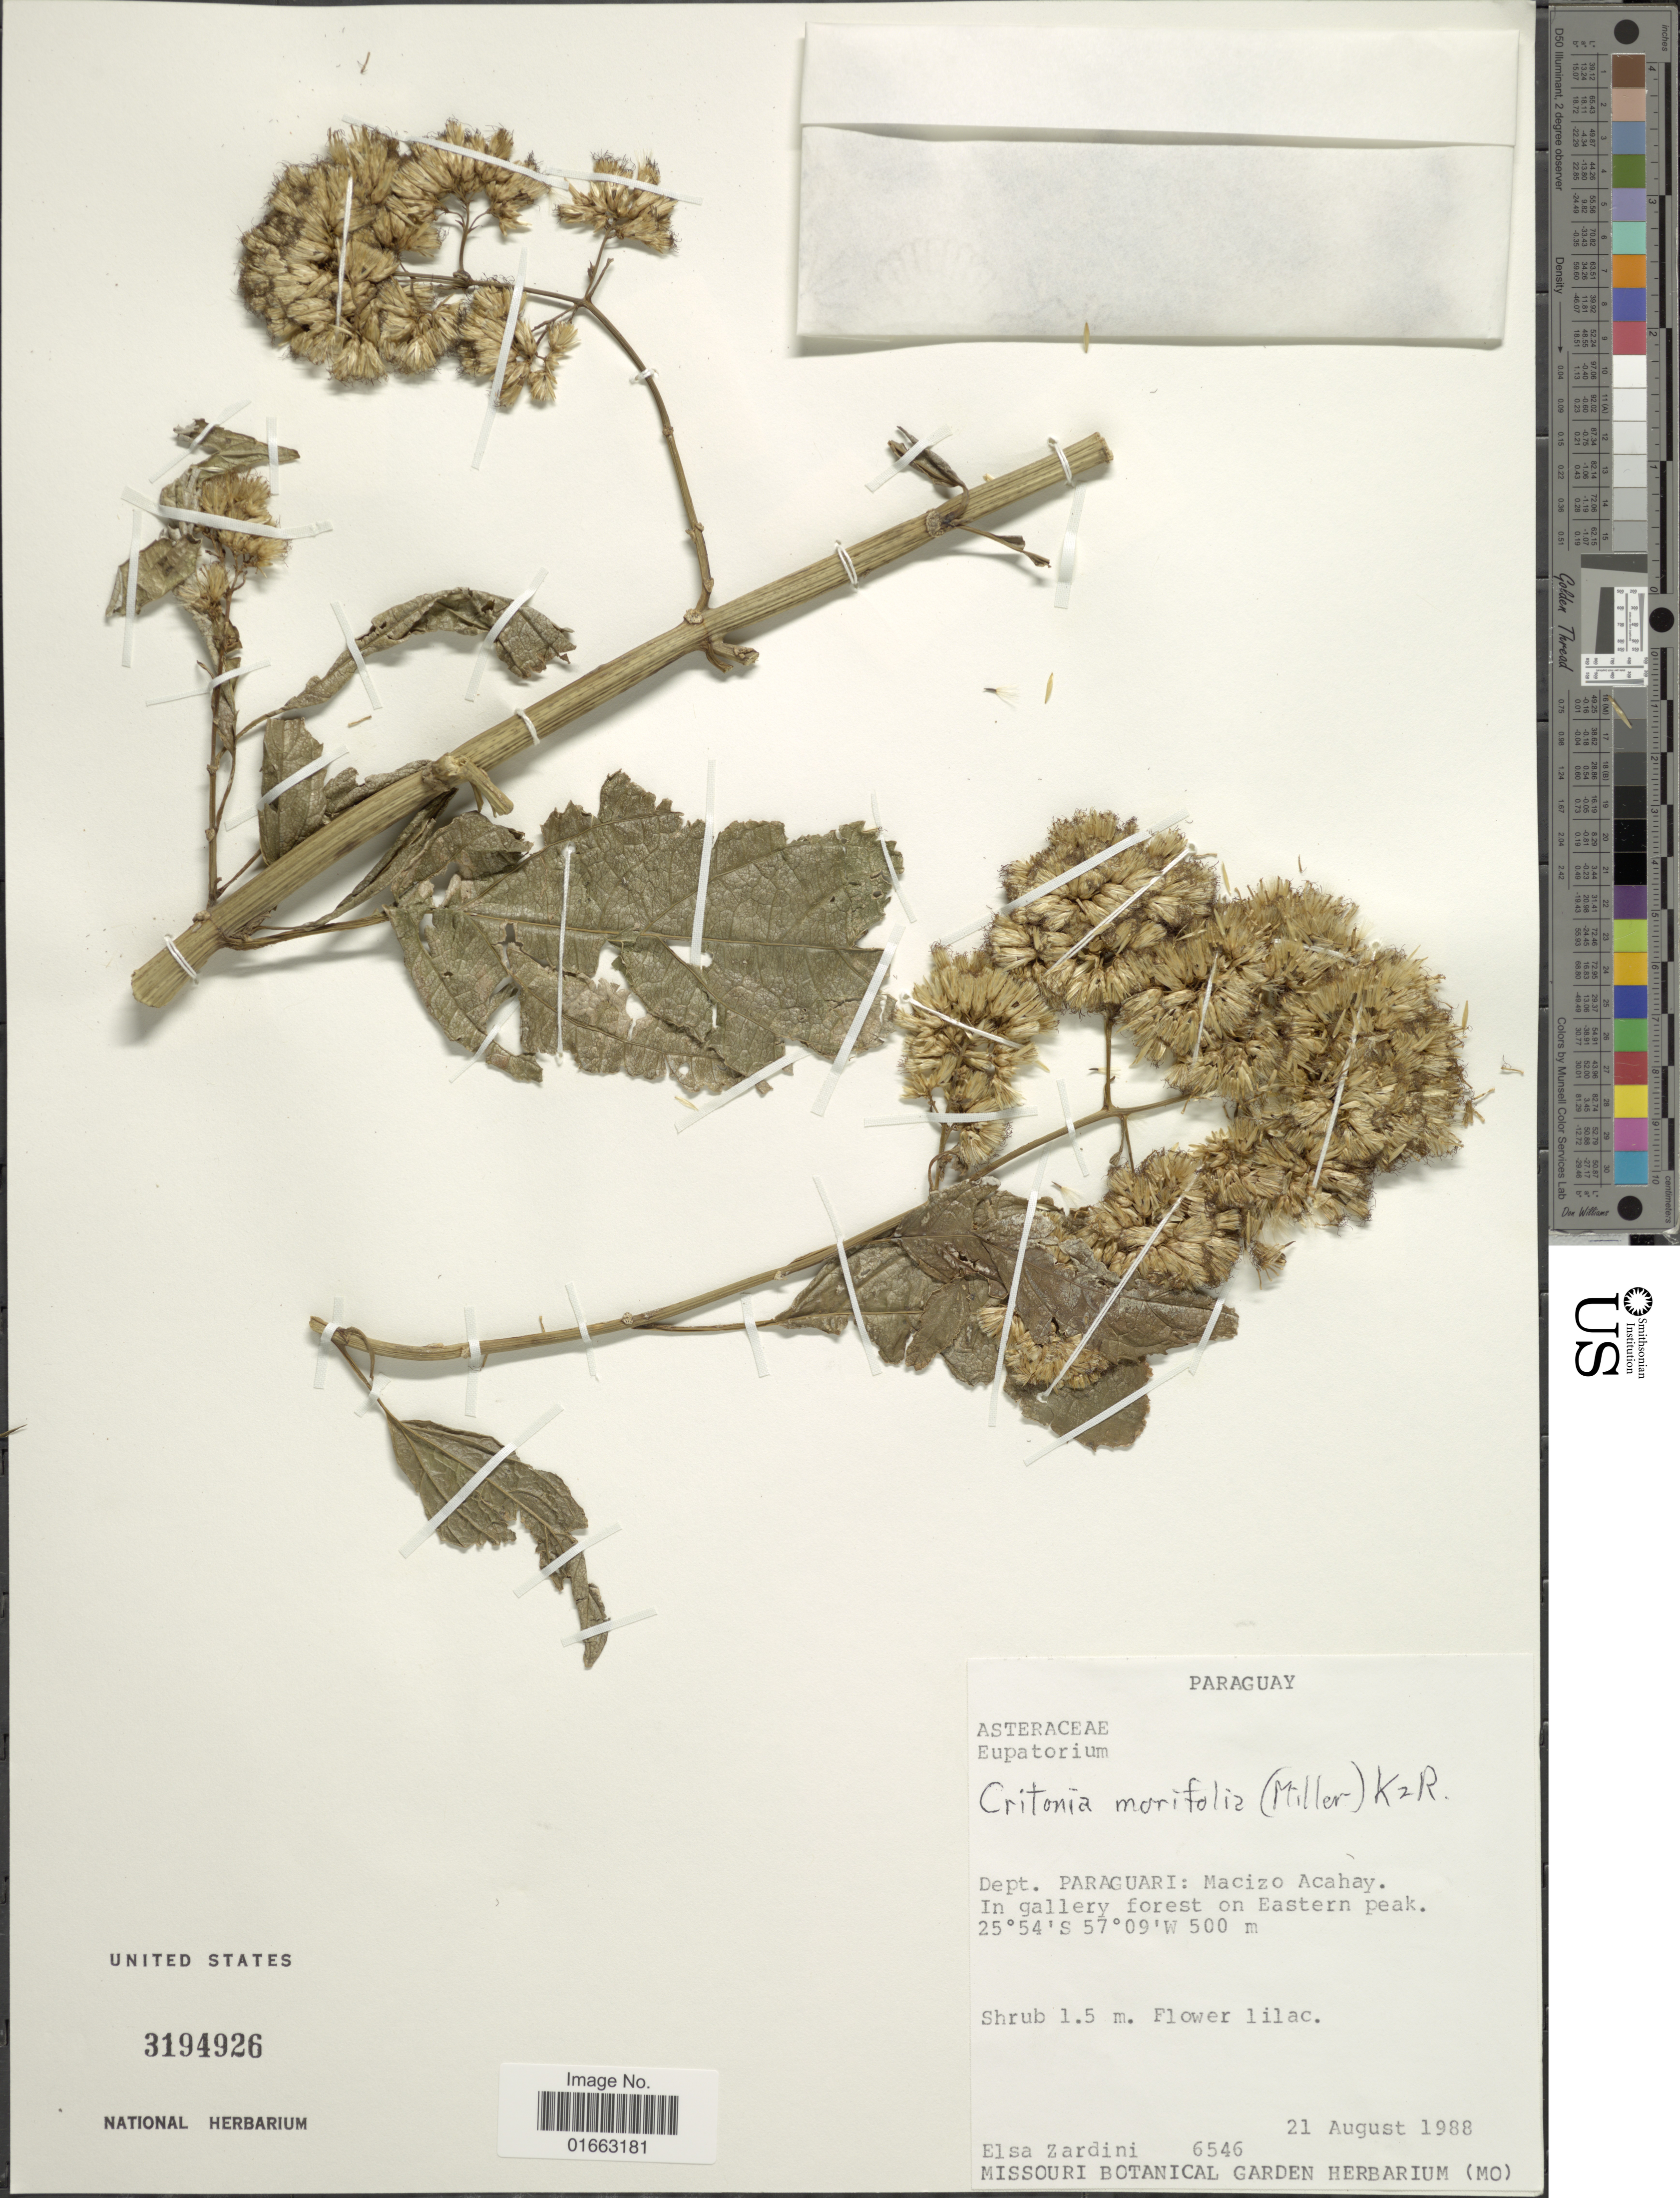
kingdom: Plantae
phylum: Tracheophyta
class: Magnoliopsida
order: Asterales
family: Asteraceae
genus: Critonia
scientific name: Critonia morifolia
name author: (Mill.) R.M. King & H. Rob.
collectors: E. M. Zardini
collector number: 6546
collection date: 1988-08-21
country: Paraguay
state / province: Paraguari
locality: Macizo Acahay, in gallery forest on Eastern Peak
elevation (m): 500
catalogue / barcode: US 3194926